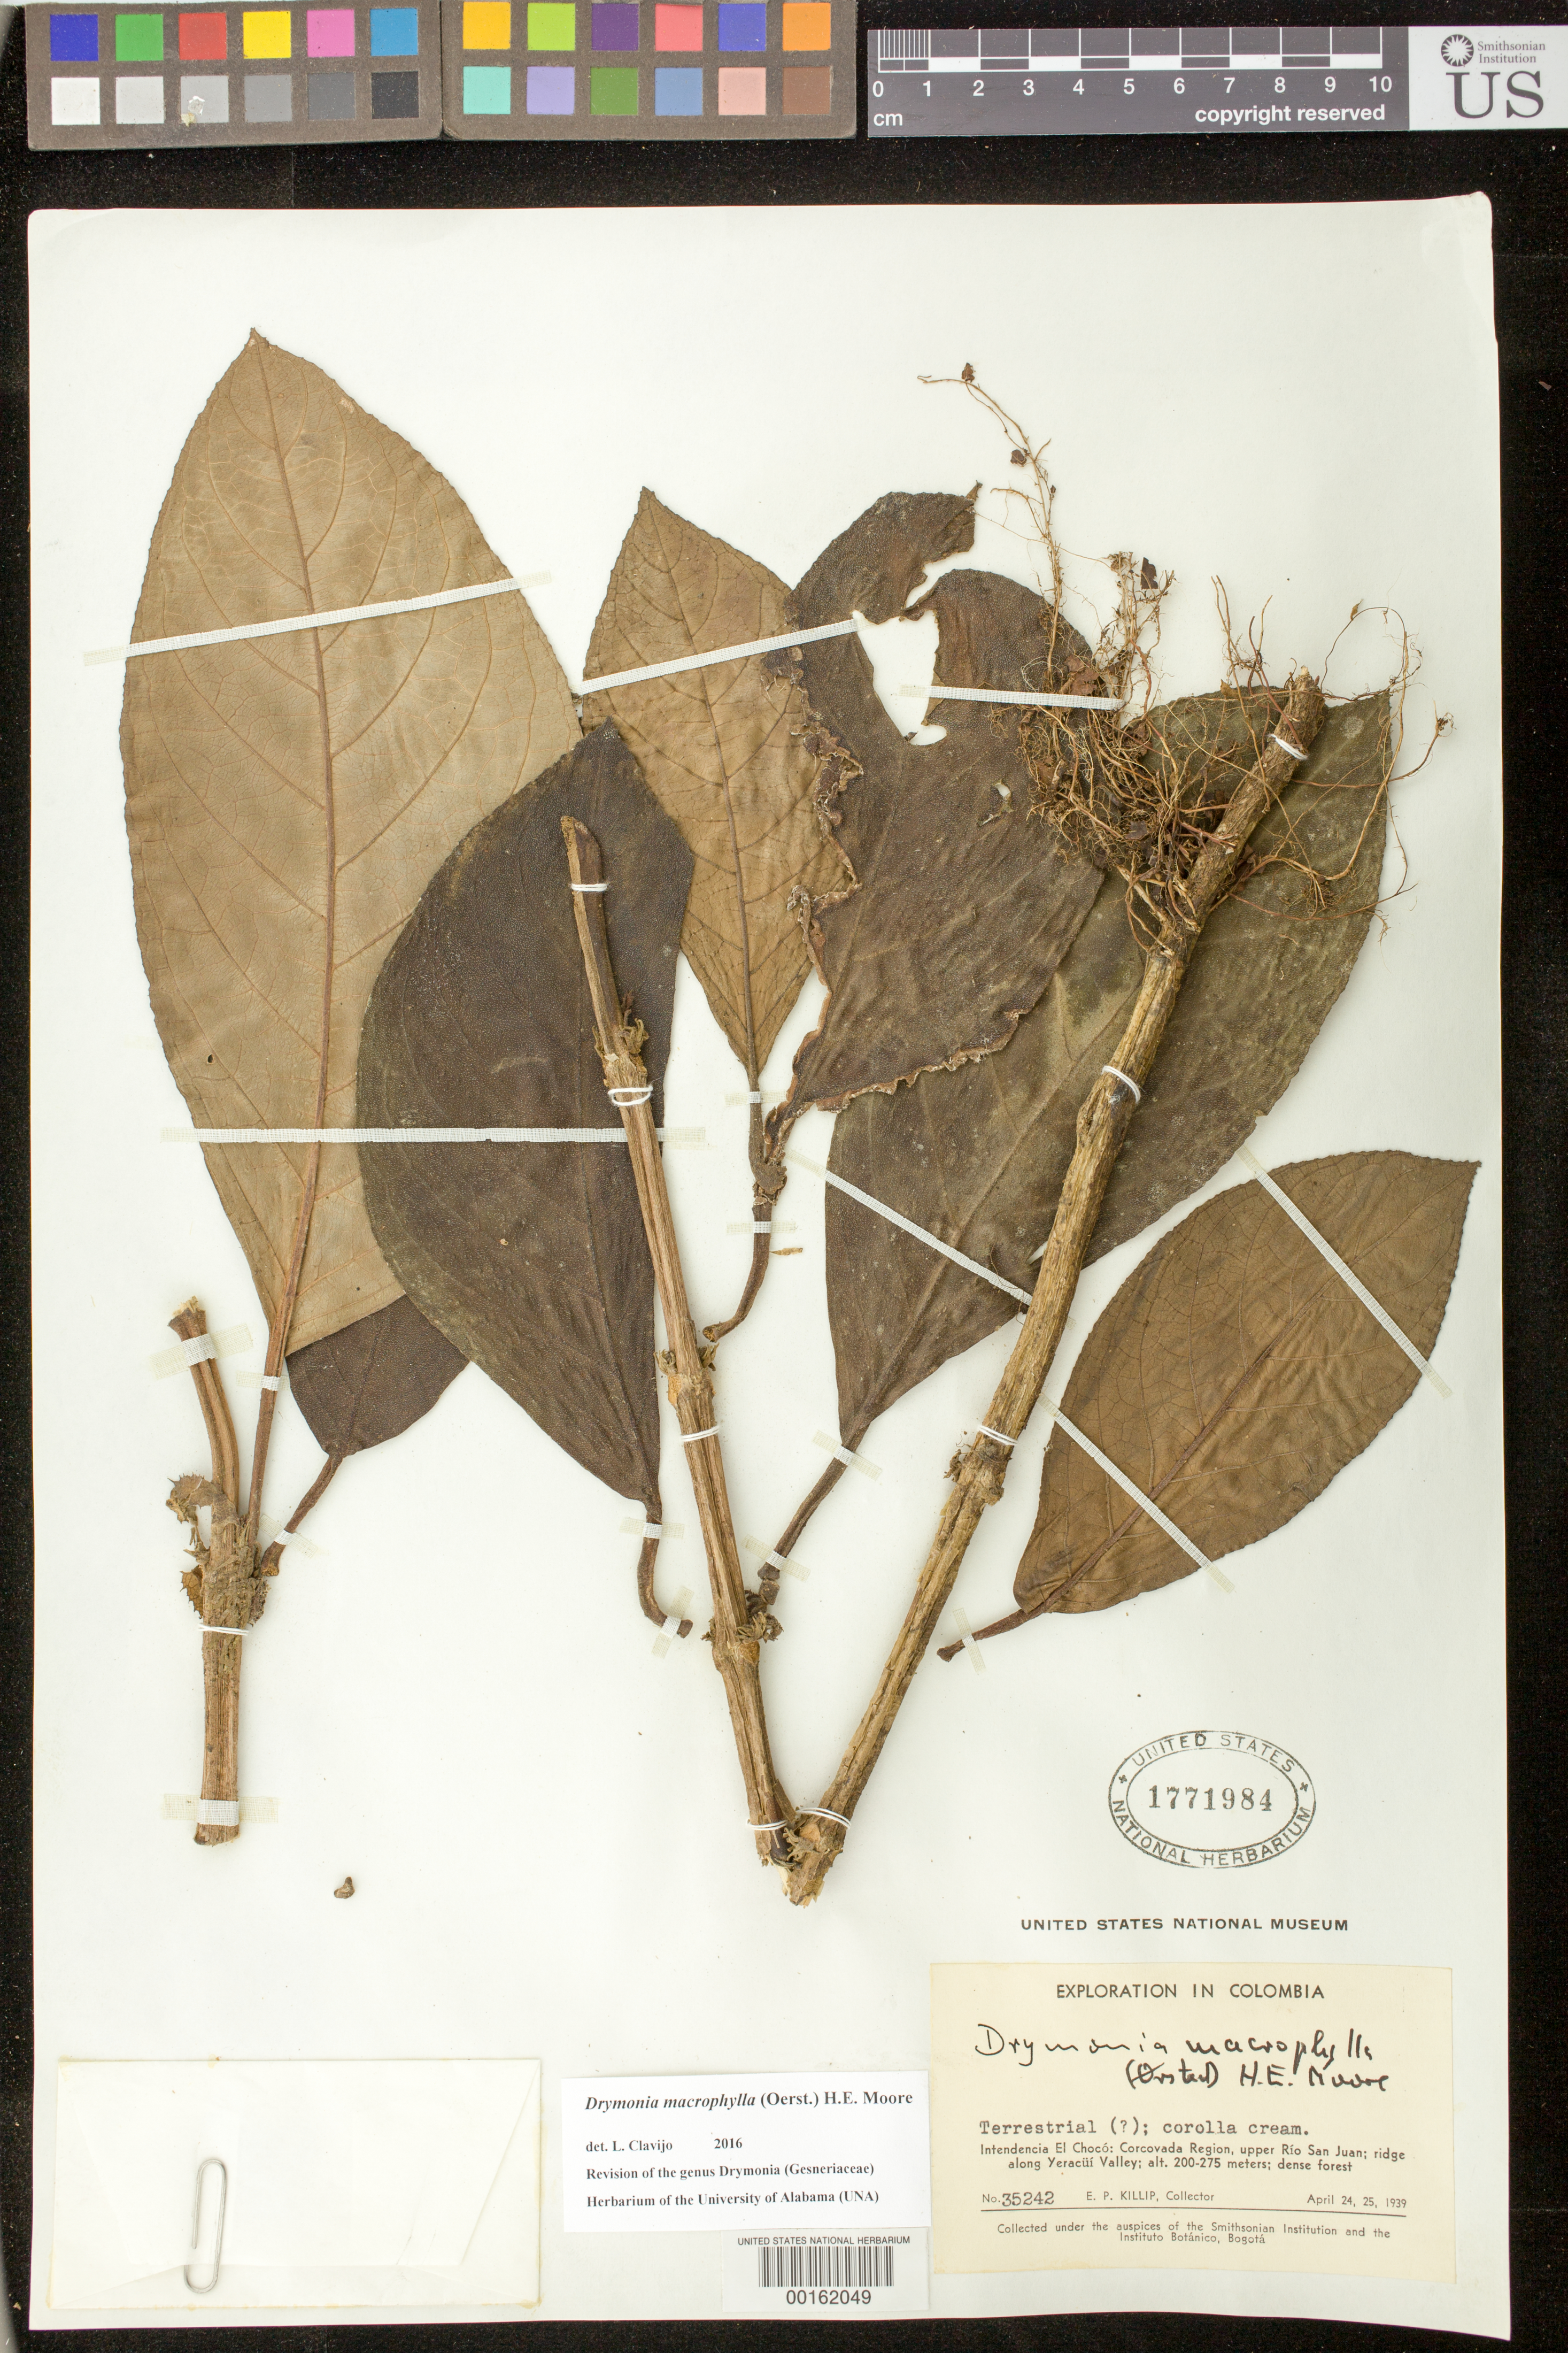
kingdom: Plantae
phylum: Tracheophyta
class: Magnoliopsida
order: Lamiales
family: Gesneriaceae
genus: Drymonia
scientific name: Drymonia macrophylla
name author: (Oerst.) H.E. Moore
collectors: E. P. Killip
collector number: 35242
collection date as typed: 24-25 Apr 1939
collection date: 1939-04-24/1939-04-25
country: Colombia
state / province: Chocó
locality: Corcovada Region, upper Río San Juan; ridge along Yeracúí Valley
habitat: Dense forest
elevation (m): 200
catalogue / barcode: US 1771984